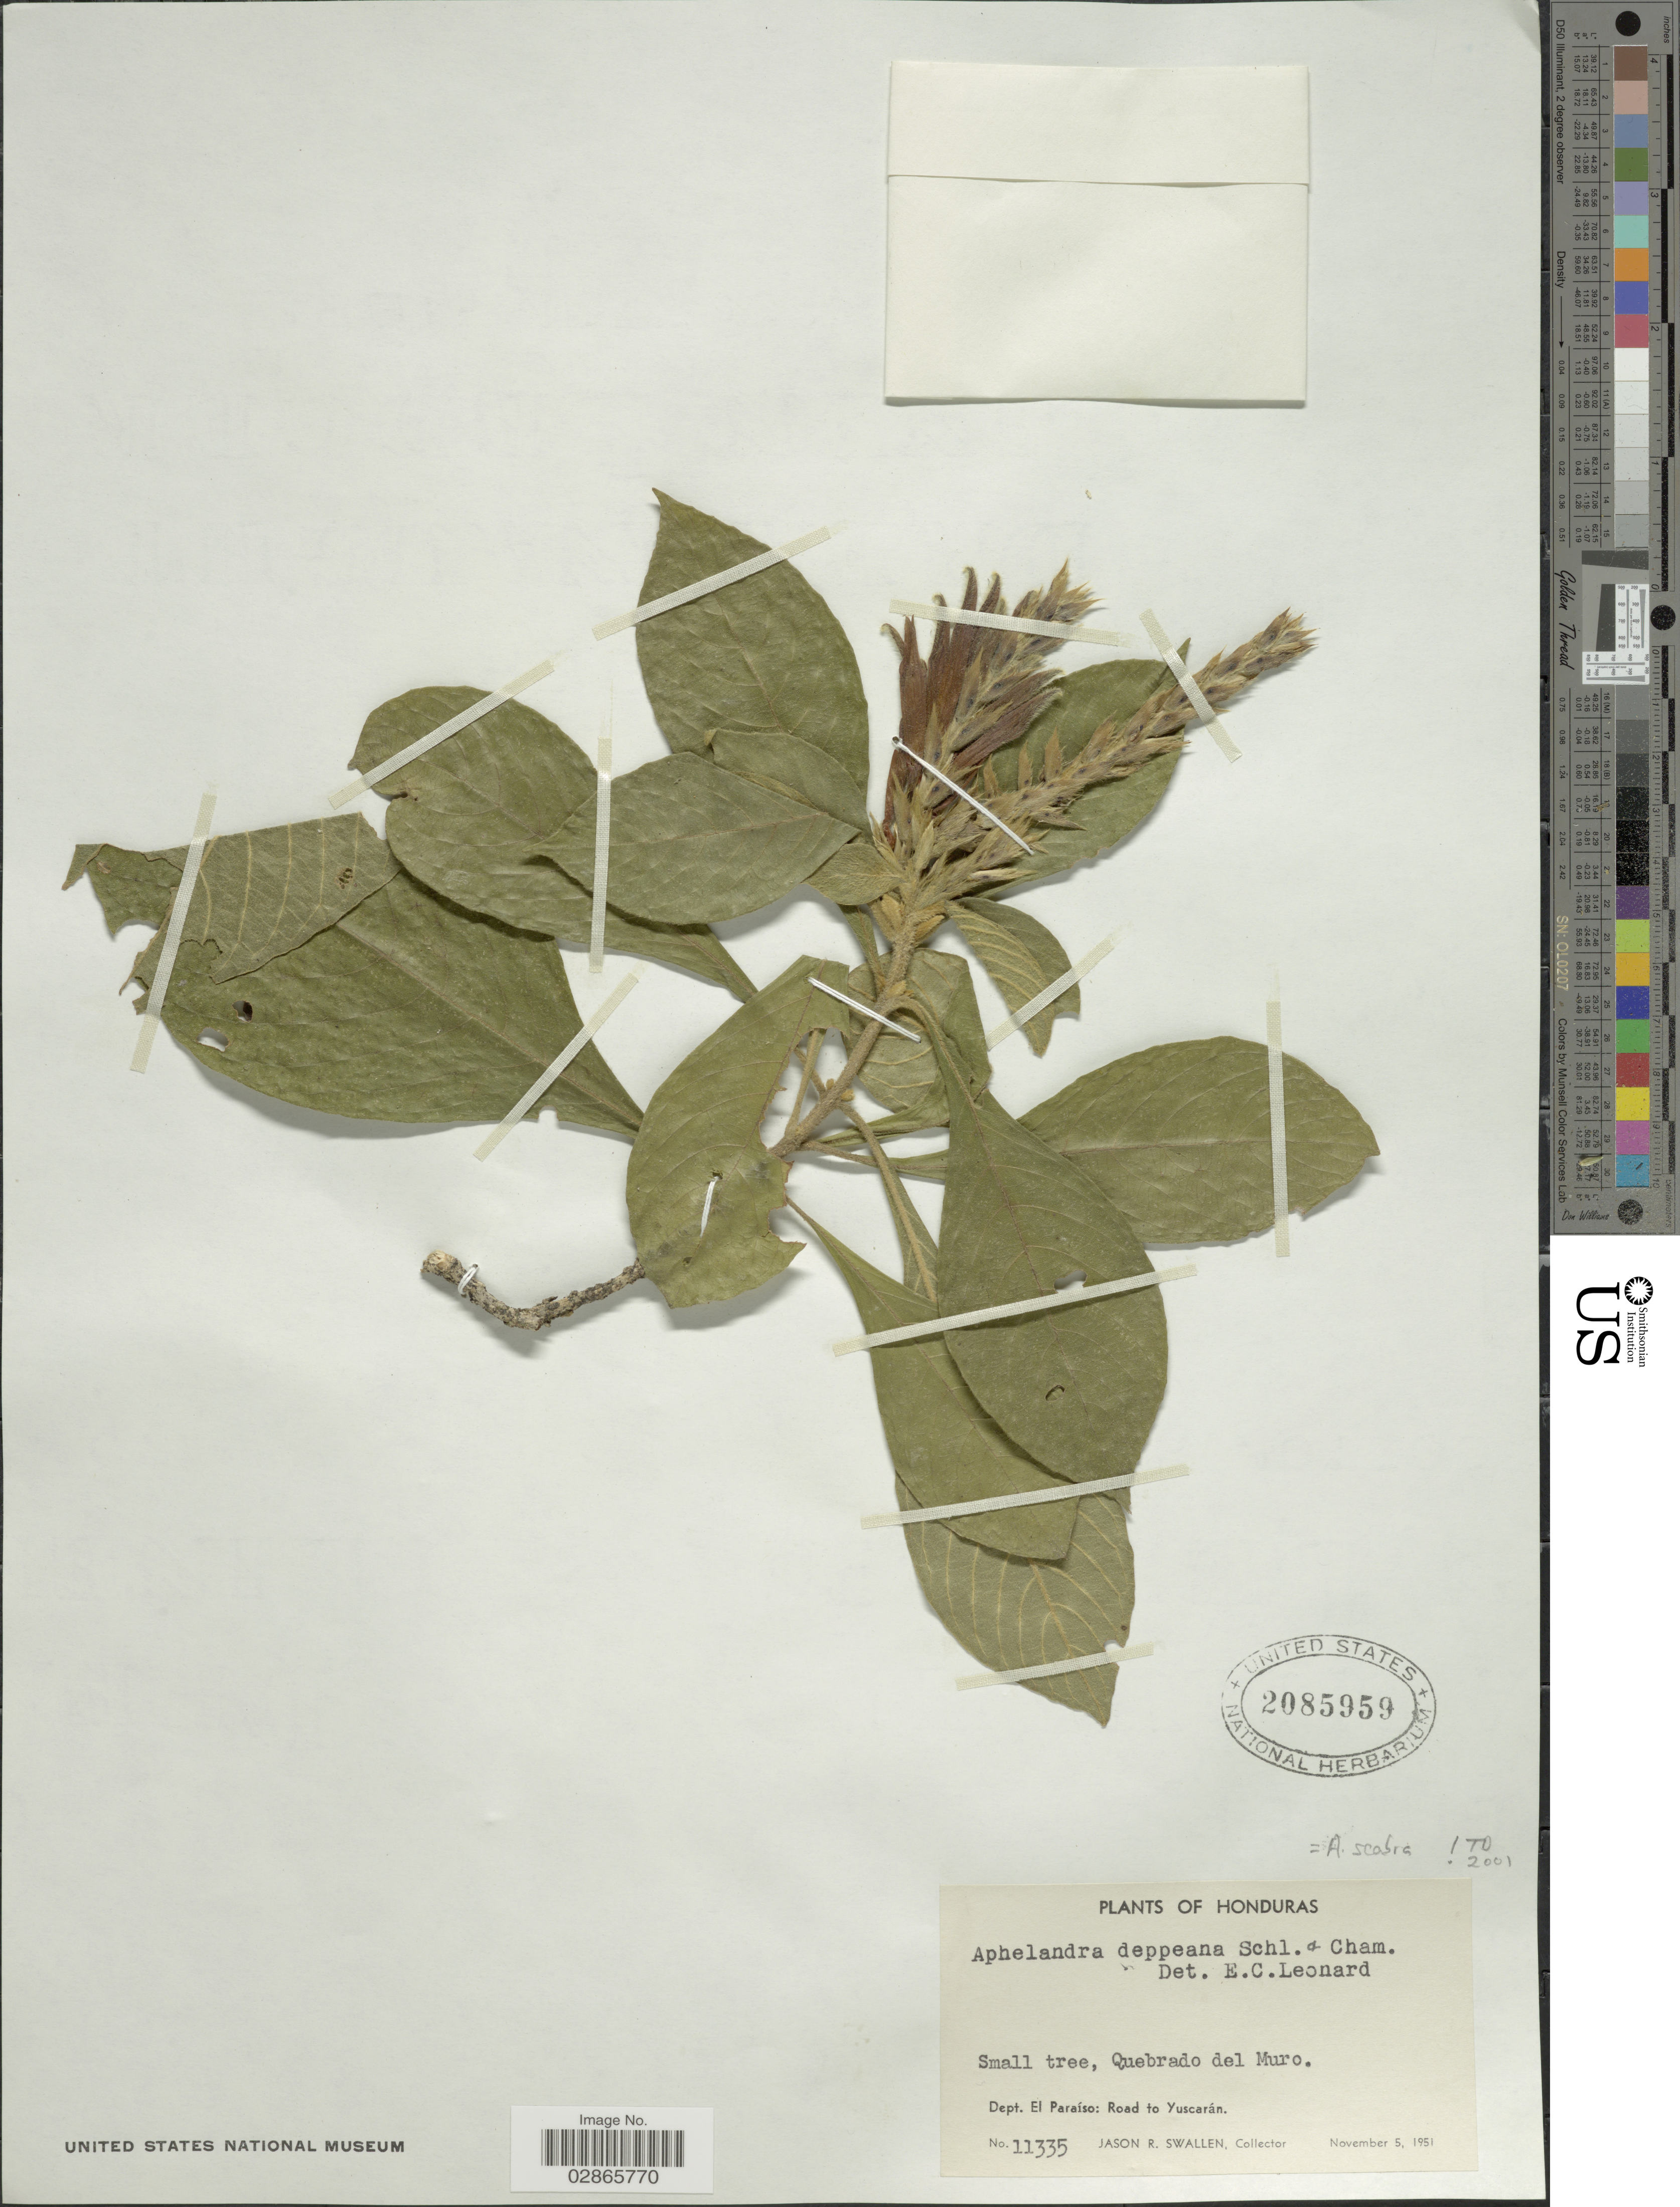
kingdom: Plantae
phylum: Tracheophyta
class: Magnoliopsida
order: Lamiales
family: Acanthaceae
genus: Aphelandra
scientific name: Aphelandra deppeana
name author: Schltdl. & Cham.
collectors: J. R. Swallen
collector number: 11335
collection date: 1951-11-05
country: Honduras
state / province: El Paraíso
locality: Dept. El Paraíso: Road to Yuscarán.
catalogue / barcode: US 2085959